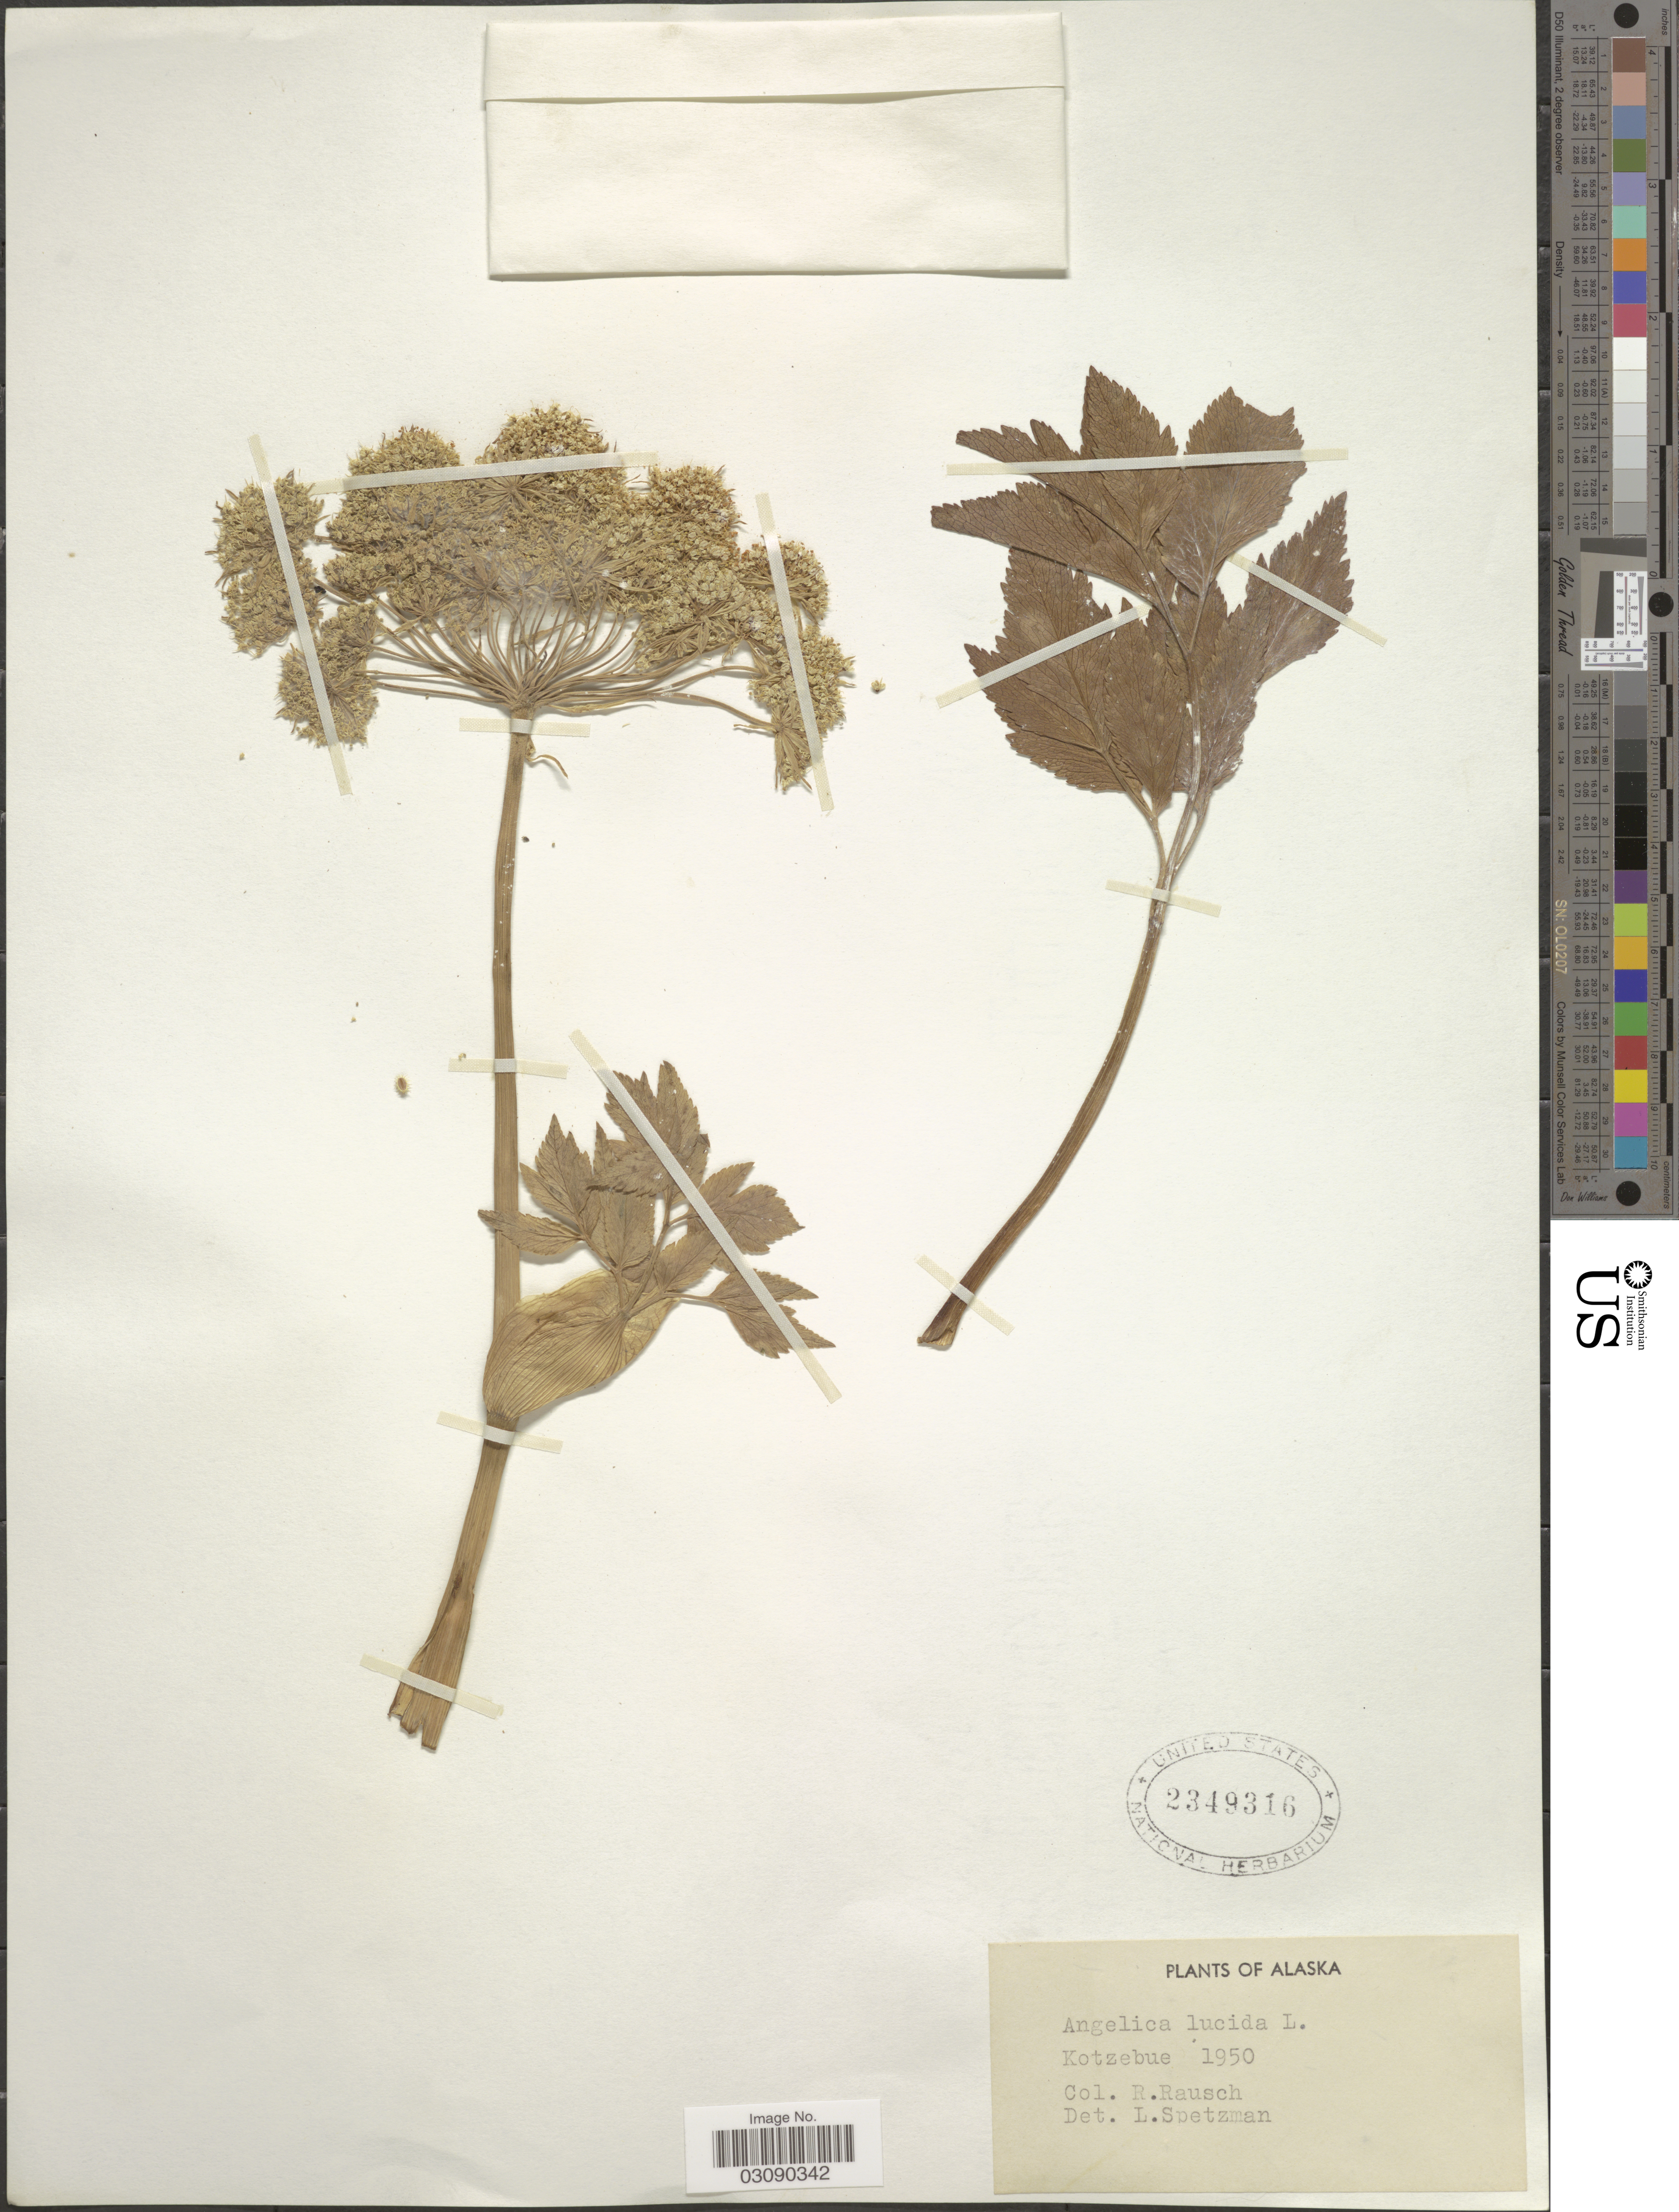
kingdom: Plantae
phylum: Tracheophyta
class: Magnoliopsida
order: Apiales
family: Apiaceae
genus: Angelica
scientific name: Angelica lucida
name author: L.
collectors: R. Rausch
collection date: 1950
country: United States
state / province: Alaska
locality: Kotzebue.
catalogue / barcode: US 2349316